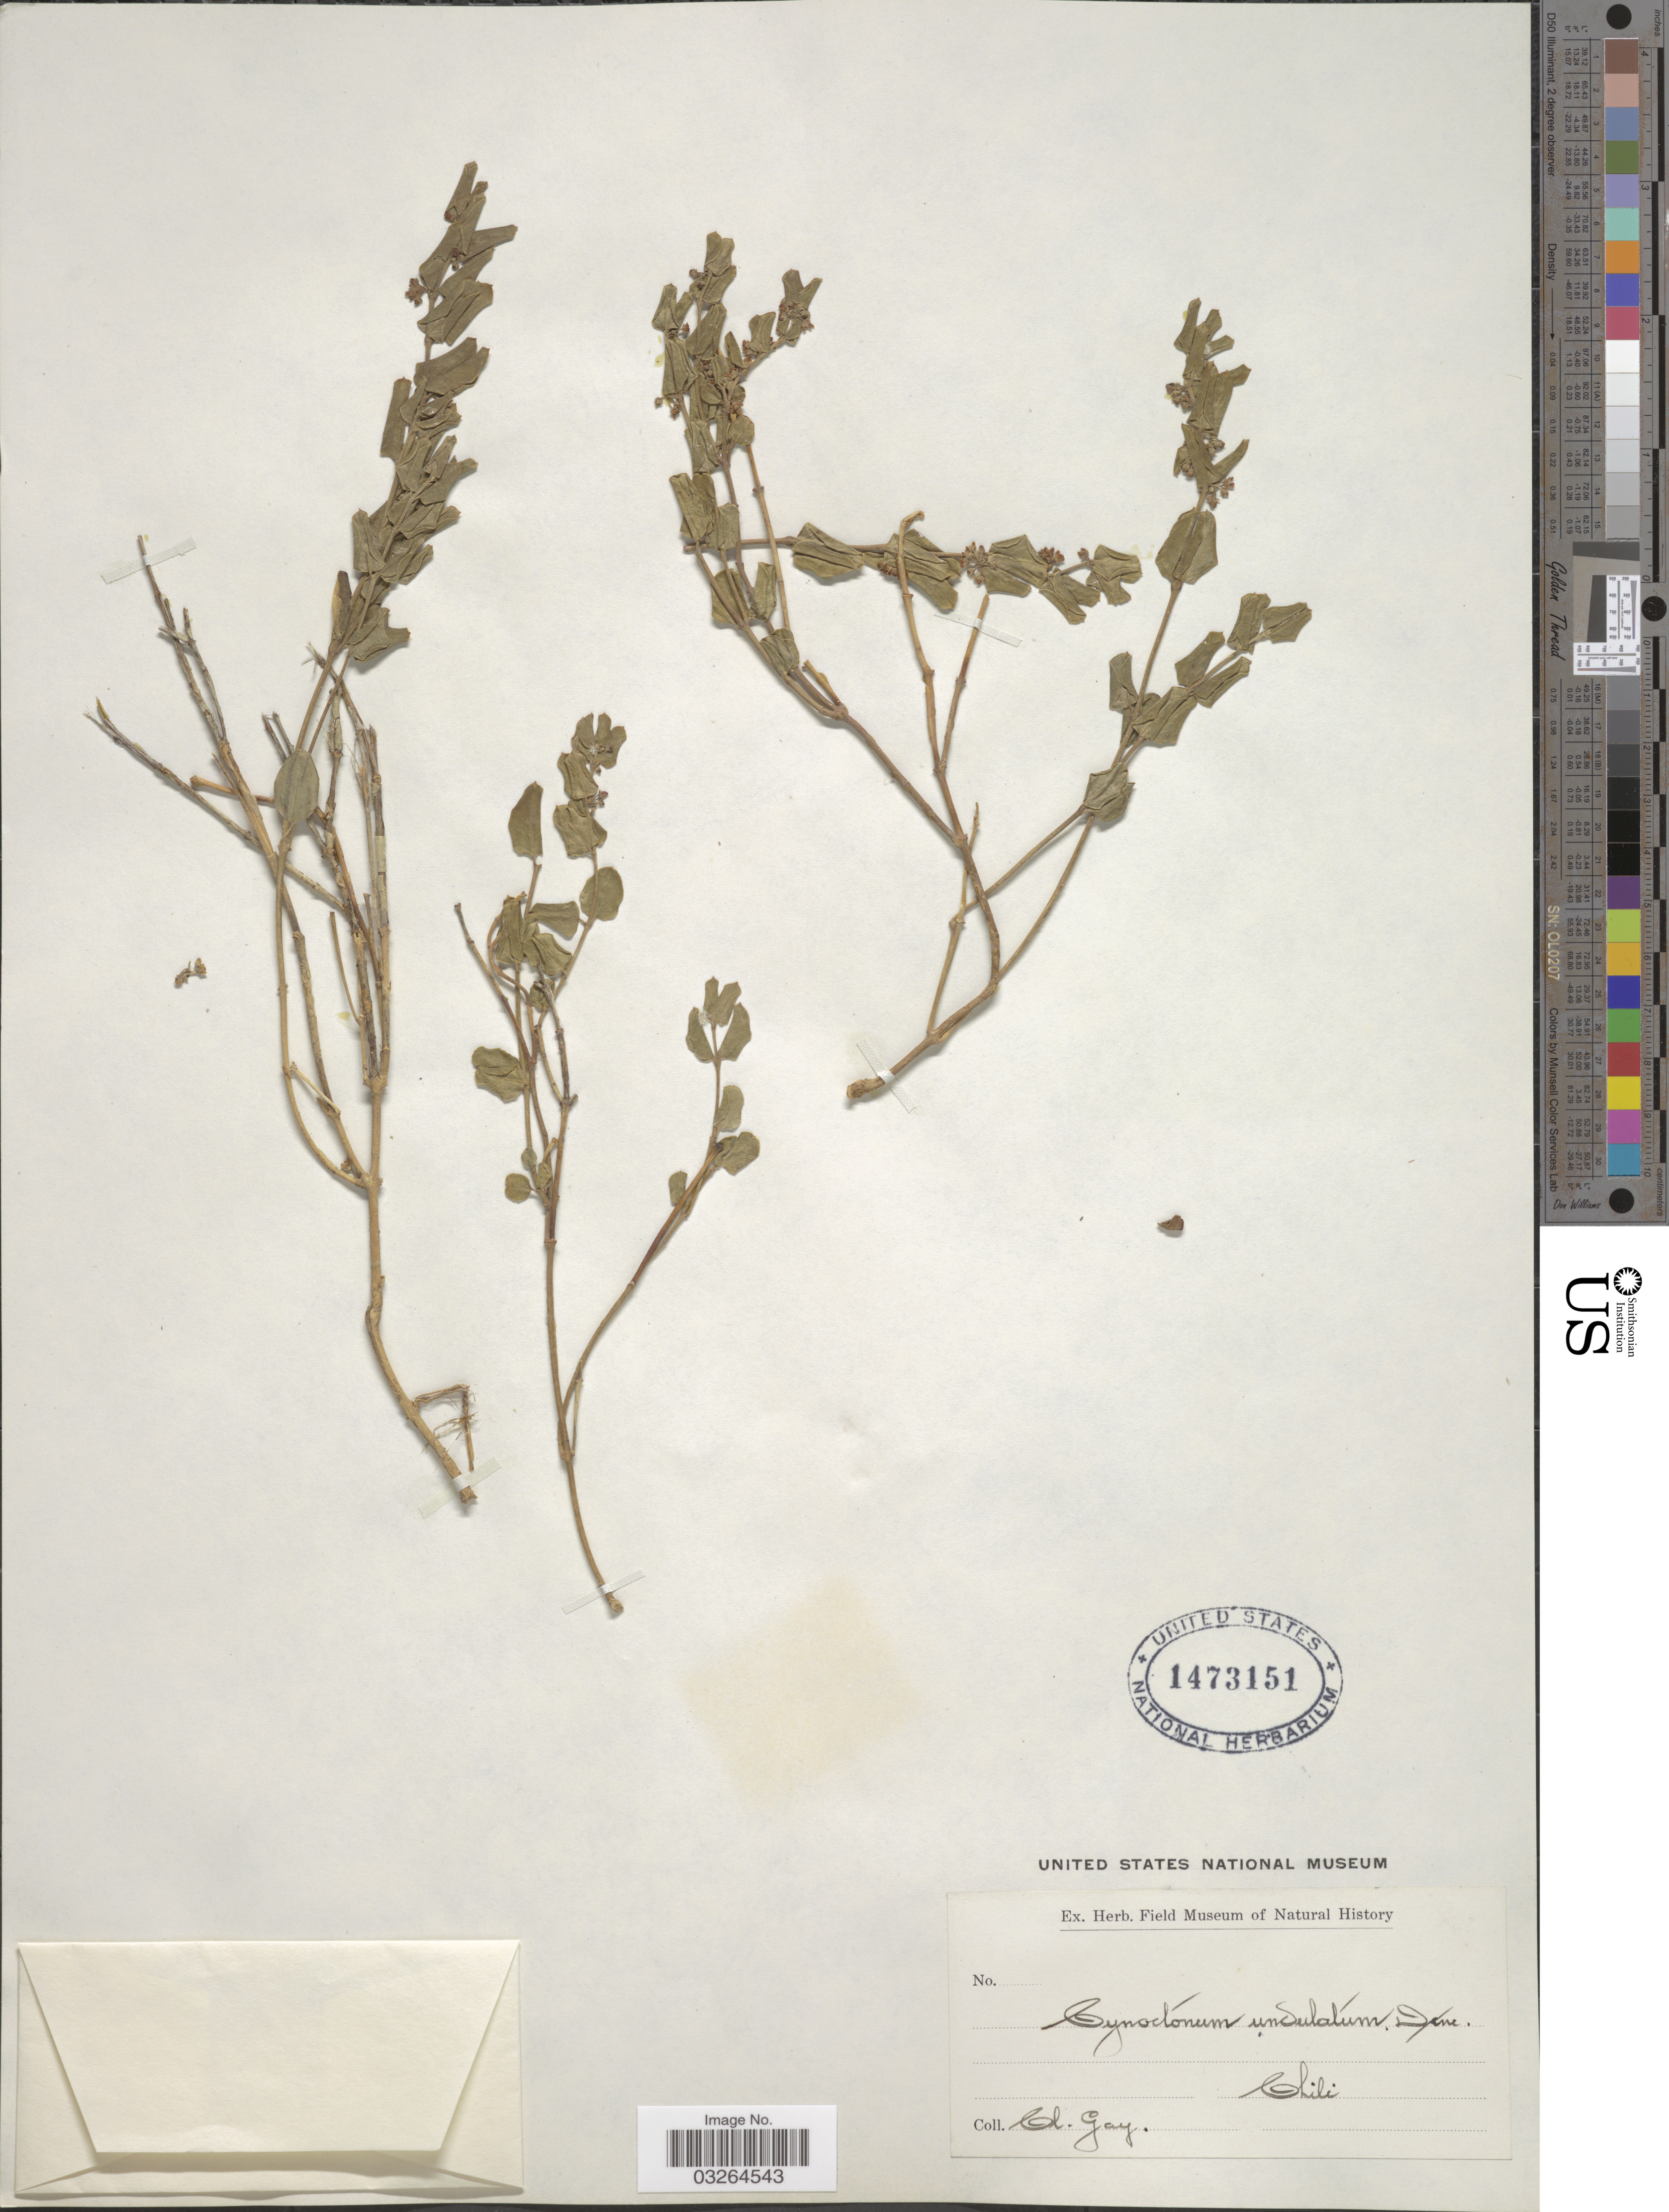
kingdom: Plantae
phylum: Tracheophyta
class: Magnoliopsida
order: Gentianales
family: Apocynaceae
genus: Cynanchum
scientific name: Cynanchum undulatum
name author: Jacq.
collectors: C. Gay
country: Chile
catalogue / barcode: US 1473151